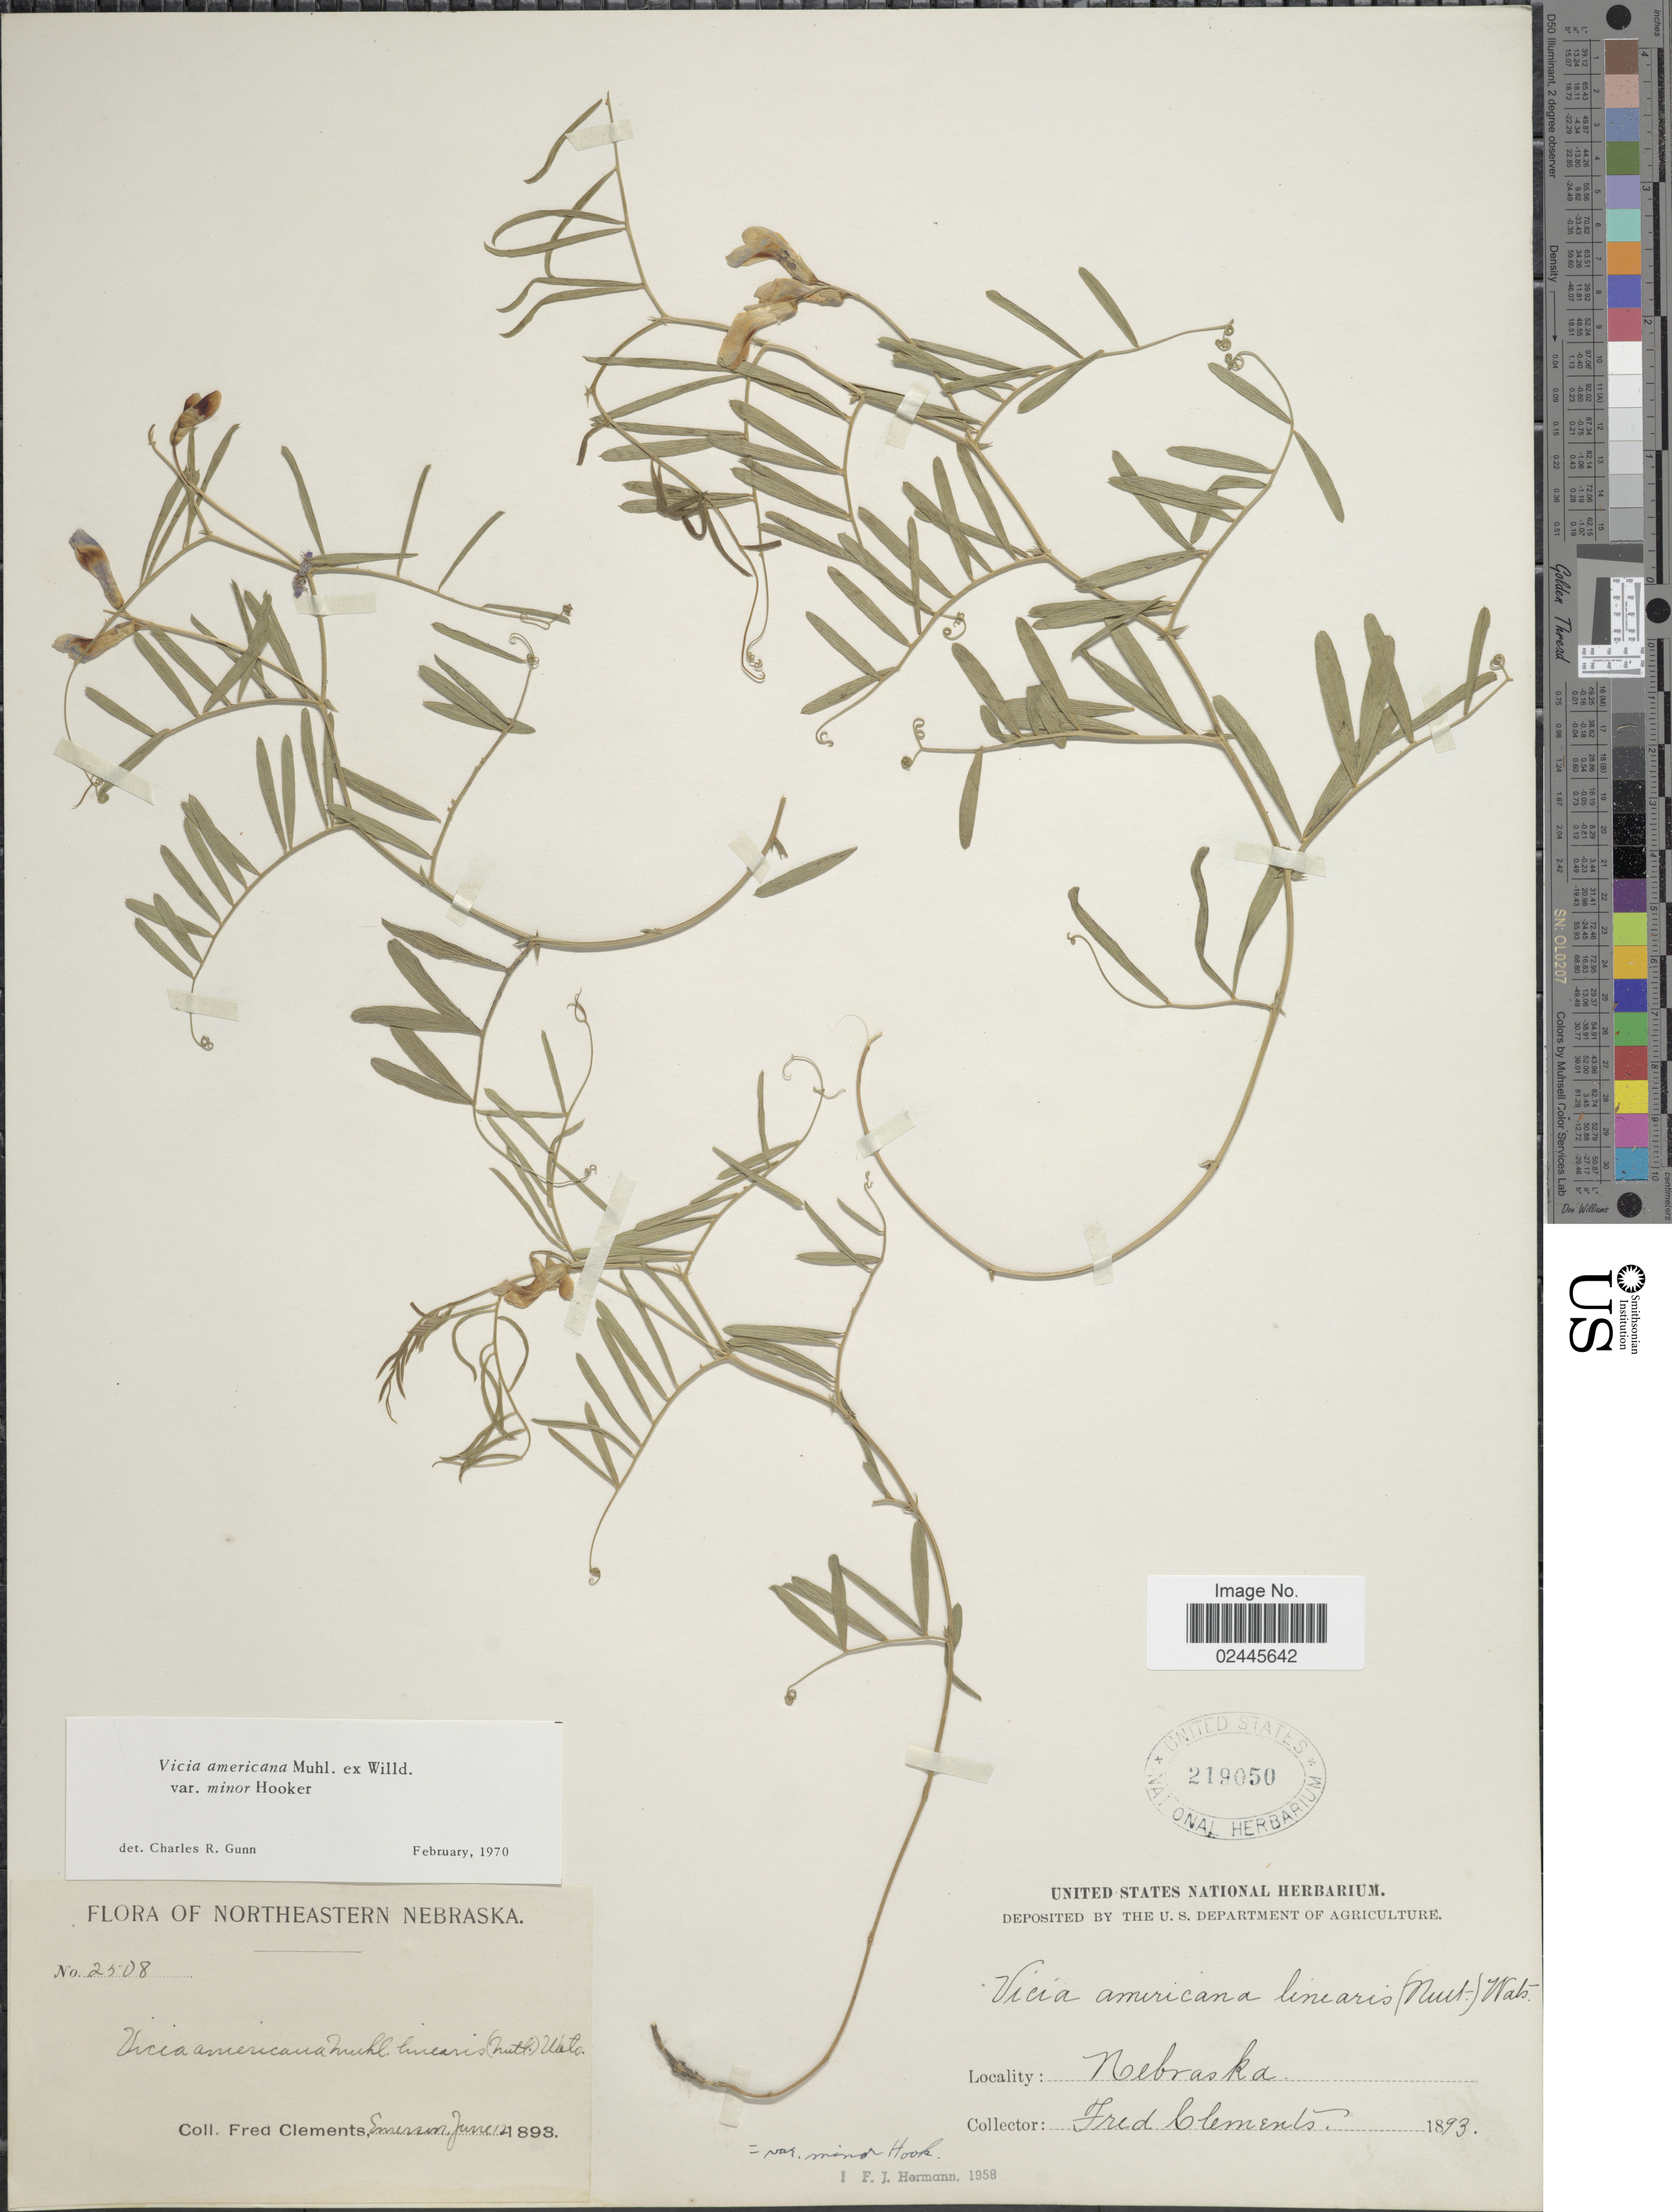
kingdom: Plantae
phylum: Tracheophyta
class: Magnoliopsida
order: Fabales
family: Fabaceae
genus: Vicia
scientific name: Vicia americana var. minor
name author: Hook.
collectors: F. Clements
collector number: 2508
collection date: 1893-06-12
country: United States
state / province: Nebraska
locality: Northeastern Nebraska,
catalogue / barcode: US 219050